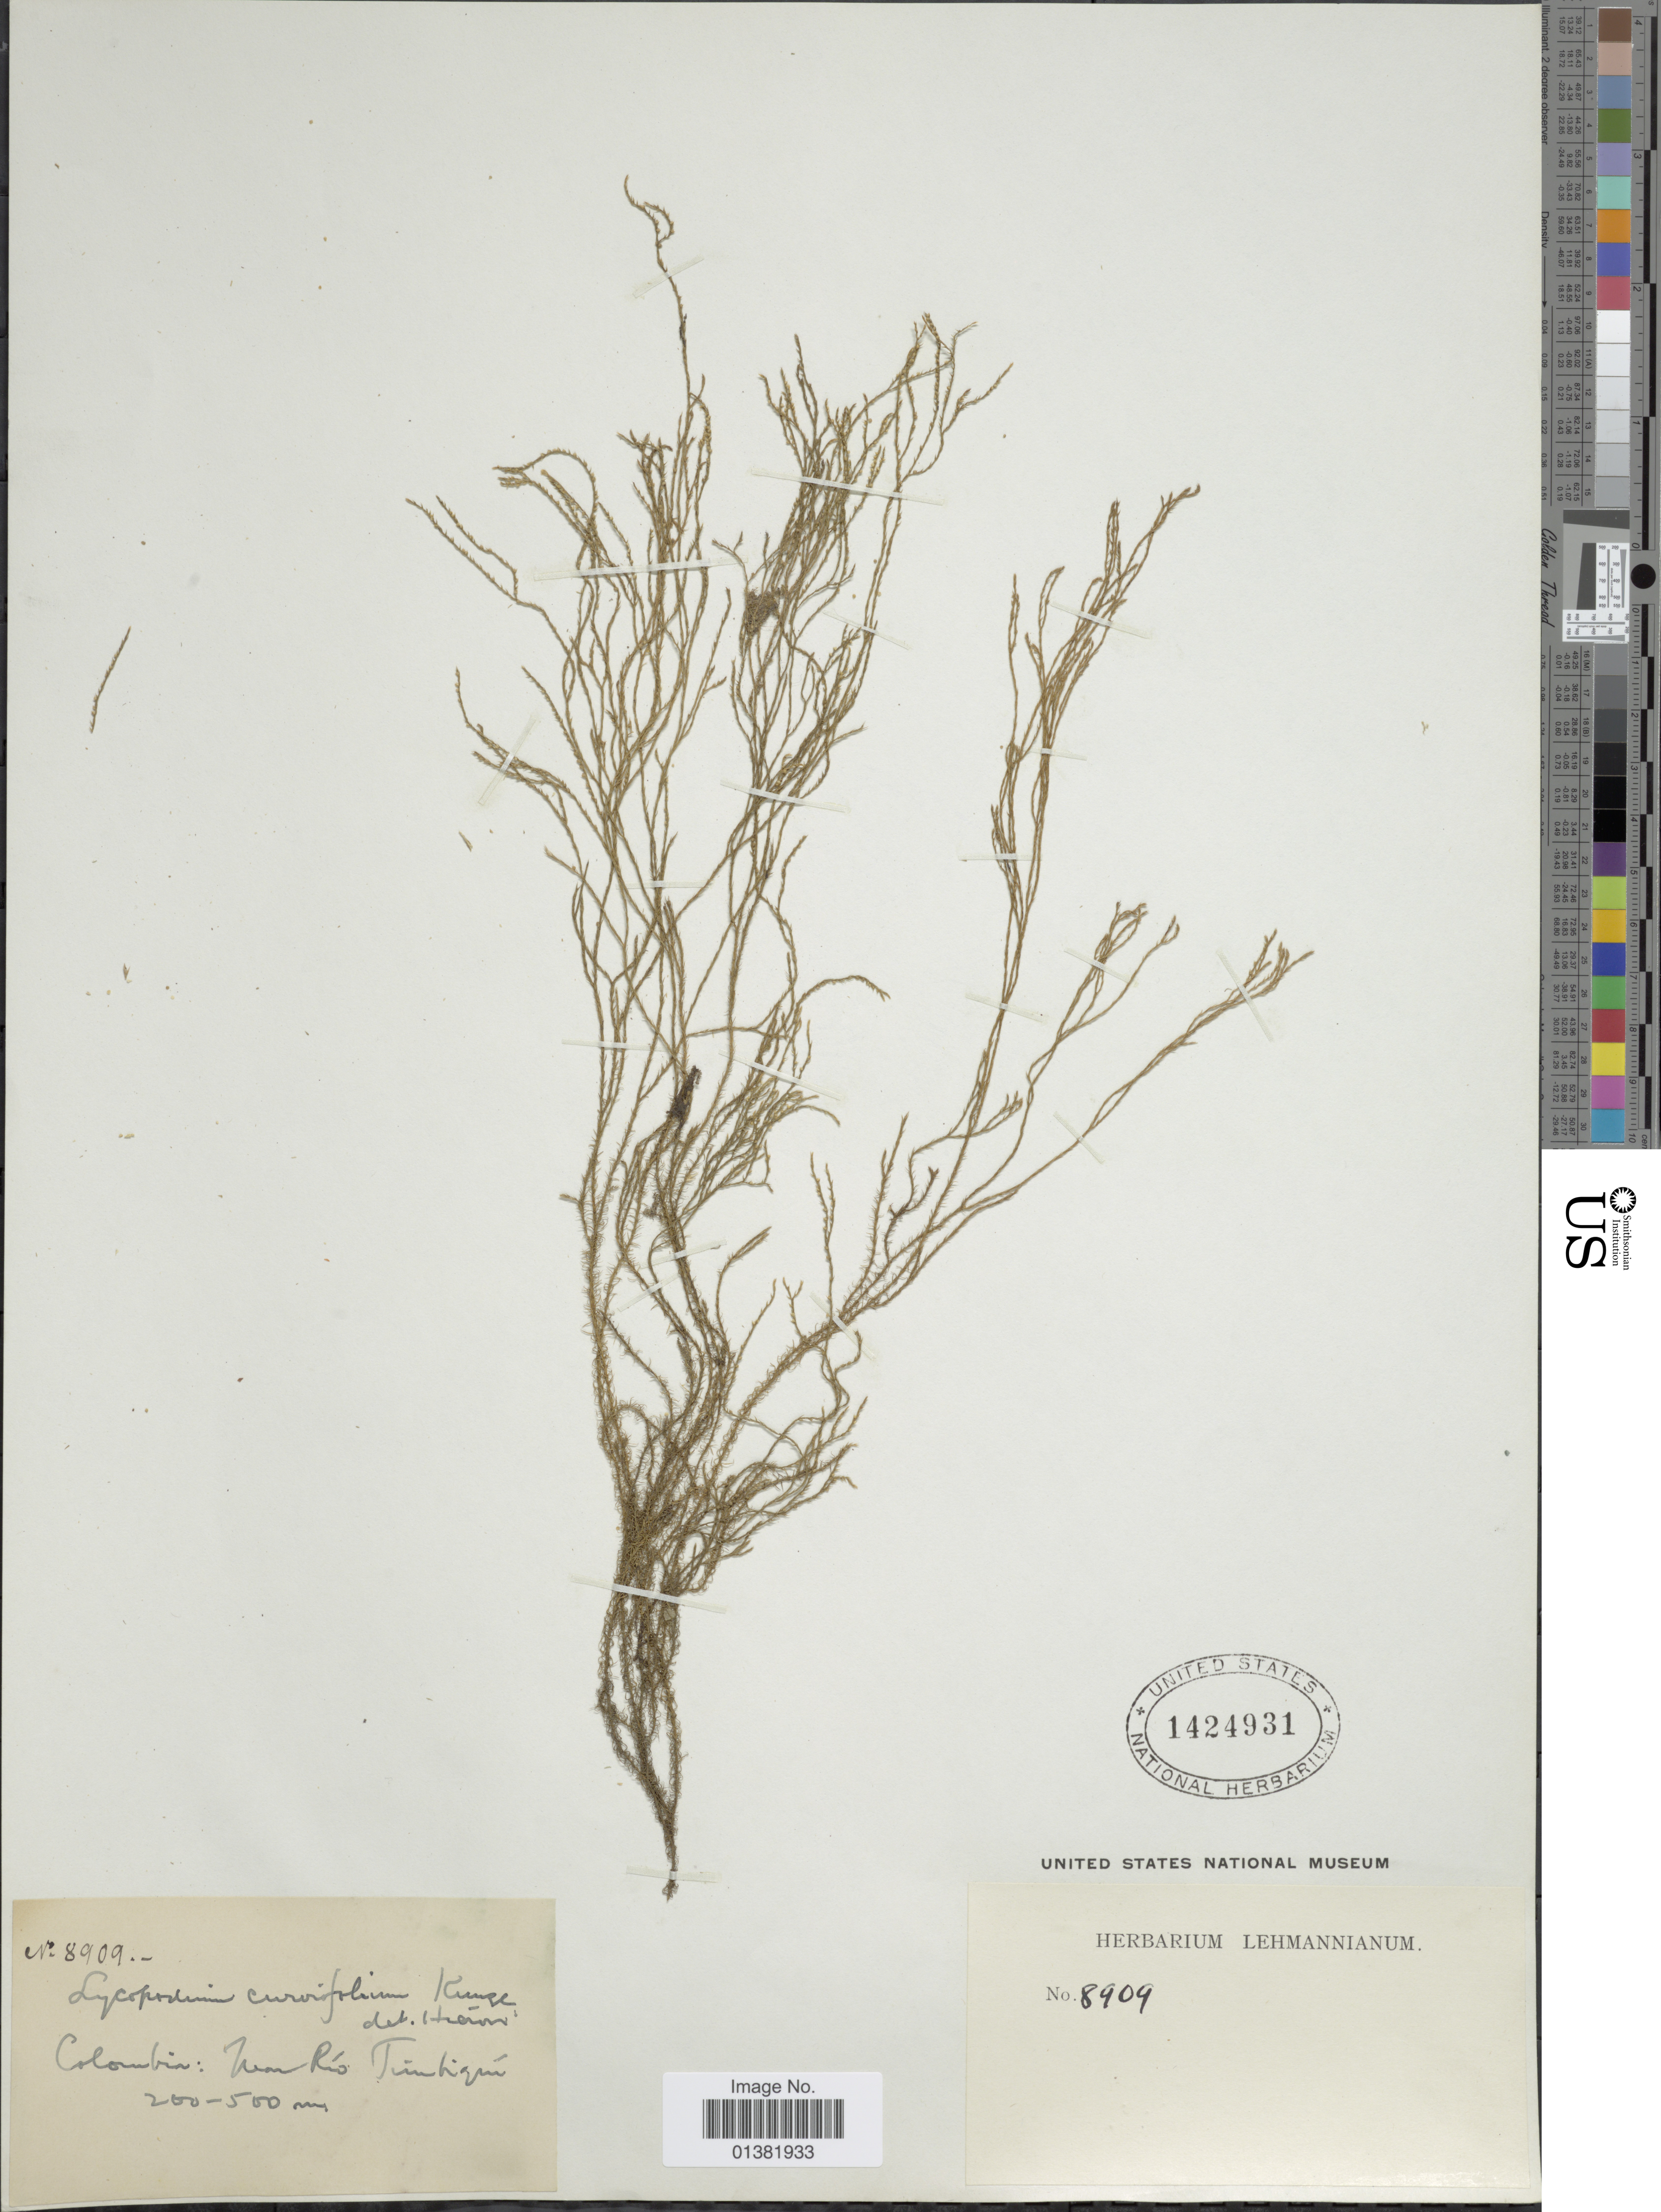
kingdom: Plantae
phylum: Tracheophyta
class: Lycopodiopsida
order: Lycopodiales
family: Lycopodiaceae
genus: Phlegmariurus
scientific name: Phlegmariurus curvifolius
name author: (Kunze) B. Øllg.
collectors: ex herb. Lehmannianum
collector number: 8909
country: Colombia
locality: Near Río Tinbiquí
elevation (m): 200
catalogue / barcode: US 1424931